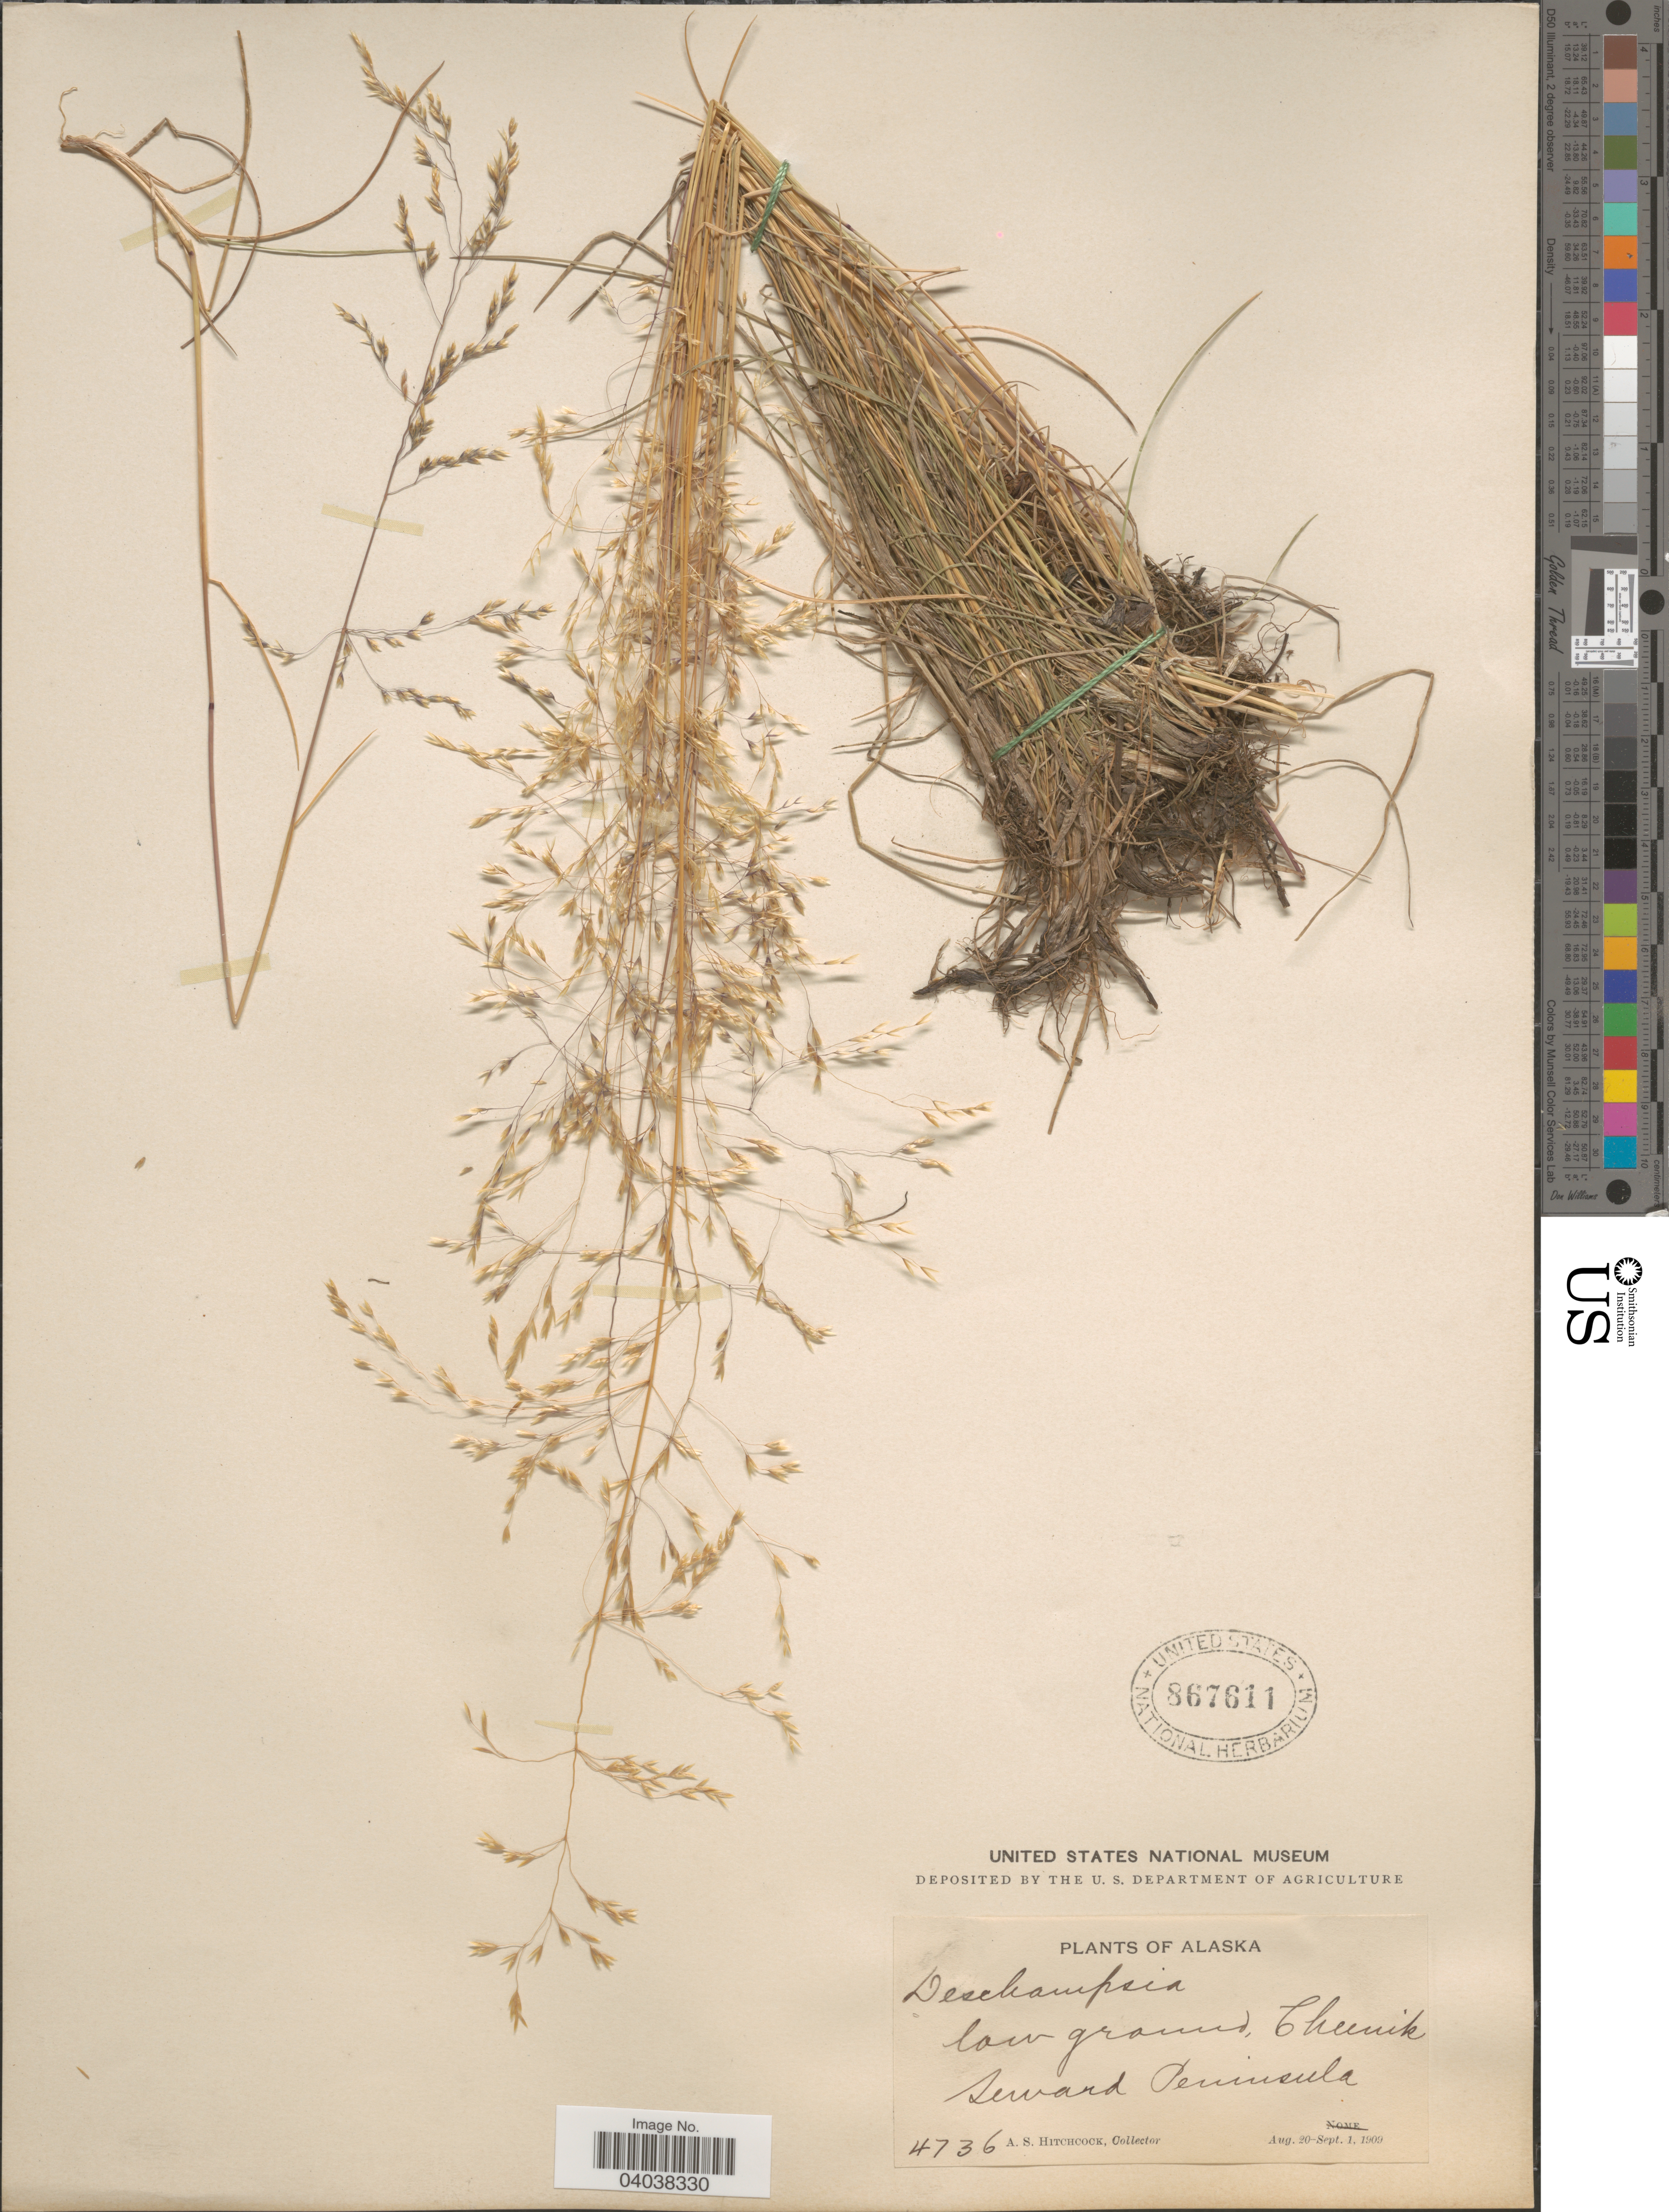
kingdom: Plantae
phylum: Tracheophyta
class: Liliopsida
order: Poales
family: Poaceae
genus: Deschampsia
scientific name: Deschampsia cespitosa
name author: (L.) P. Beauv.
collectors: A. S. Hitchcock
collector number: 4736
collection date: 1909-08-20/1909-09-01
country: United States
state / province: Alaska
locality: Low ground, Cheenik. Seward Peninsula.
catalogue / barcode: US 867611